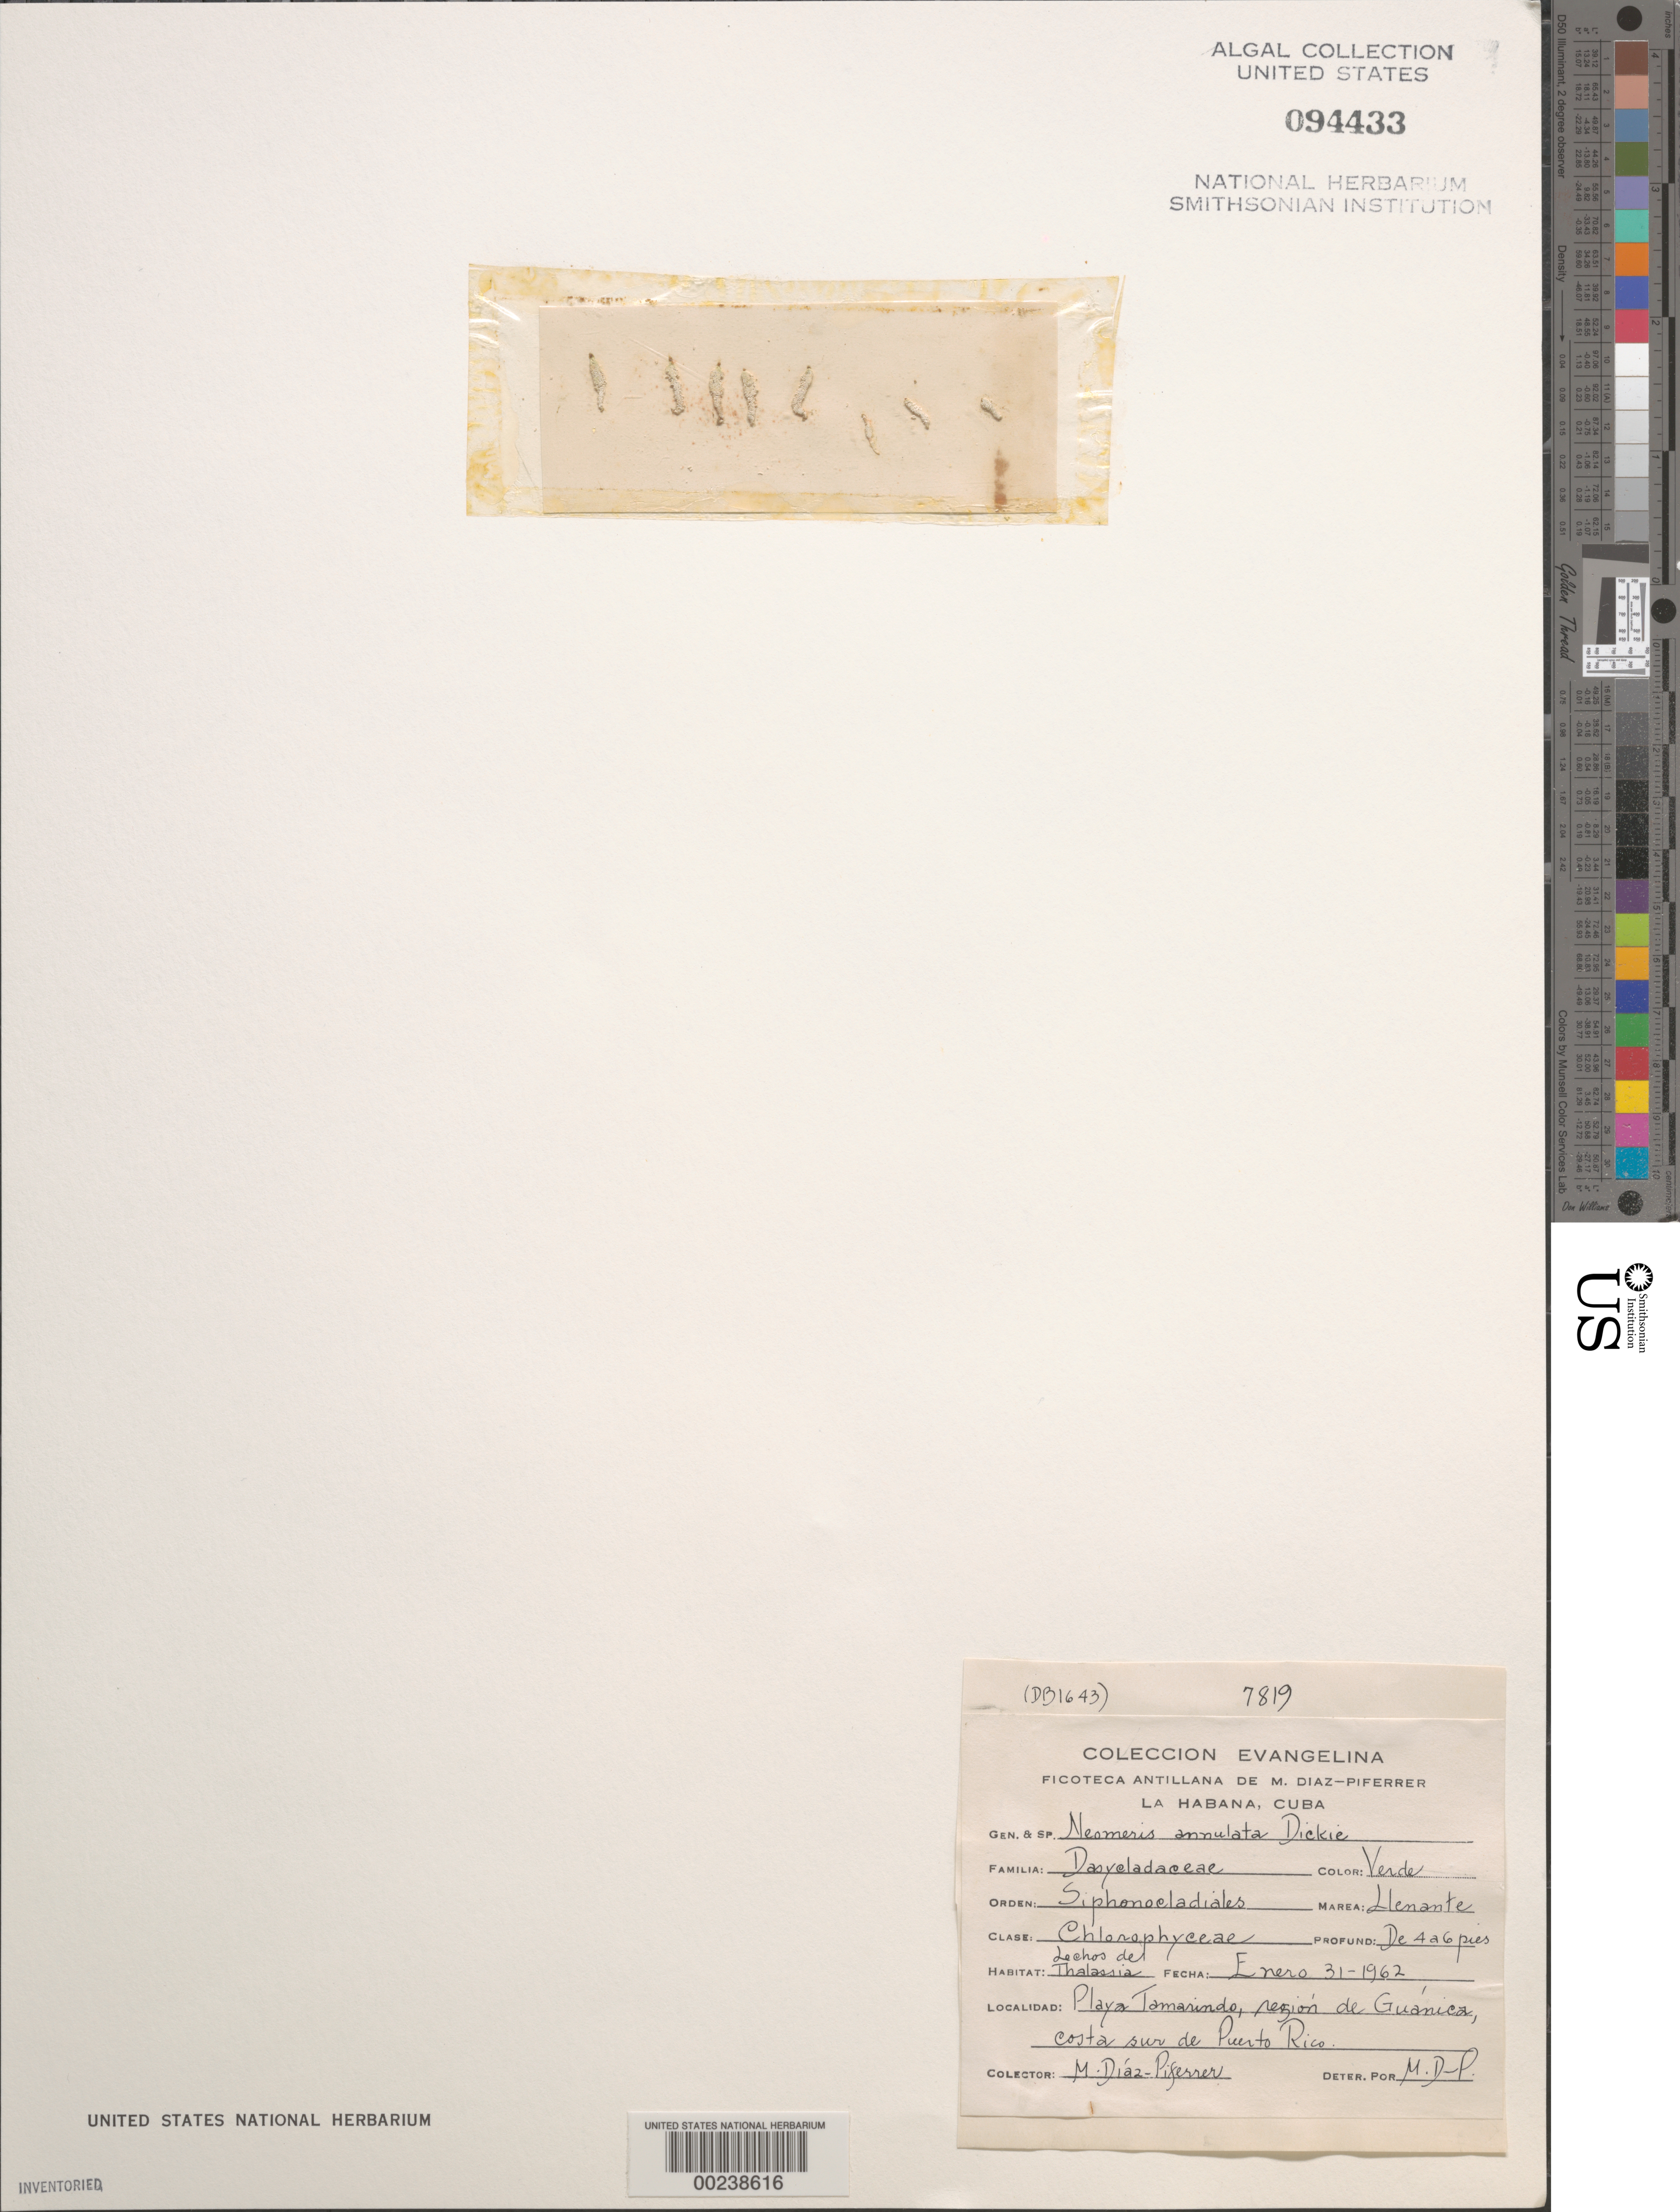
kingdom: Plantae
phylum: Chlorophyta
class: Ulvophyceae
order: Dasycladales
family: Dasycladaceae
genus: Neomeris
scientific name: Neomeris annulata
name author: Dickie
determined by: Diaz-Piferrer, M.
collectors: M. Diaz-Piferrer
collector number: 7819 & DB 1643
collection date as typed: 31 Jan 1962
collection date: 1962-01-31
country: Puerto Rico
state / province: Guanica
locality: Playa tamarindo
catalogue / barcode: US 94433